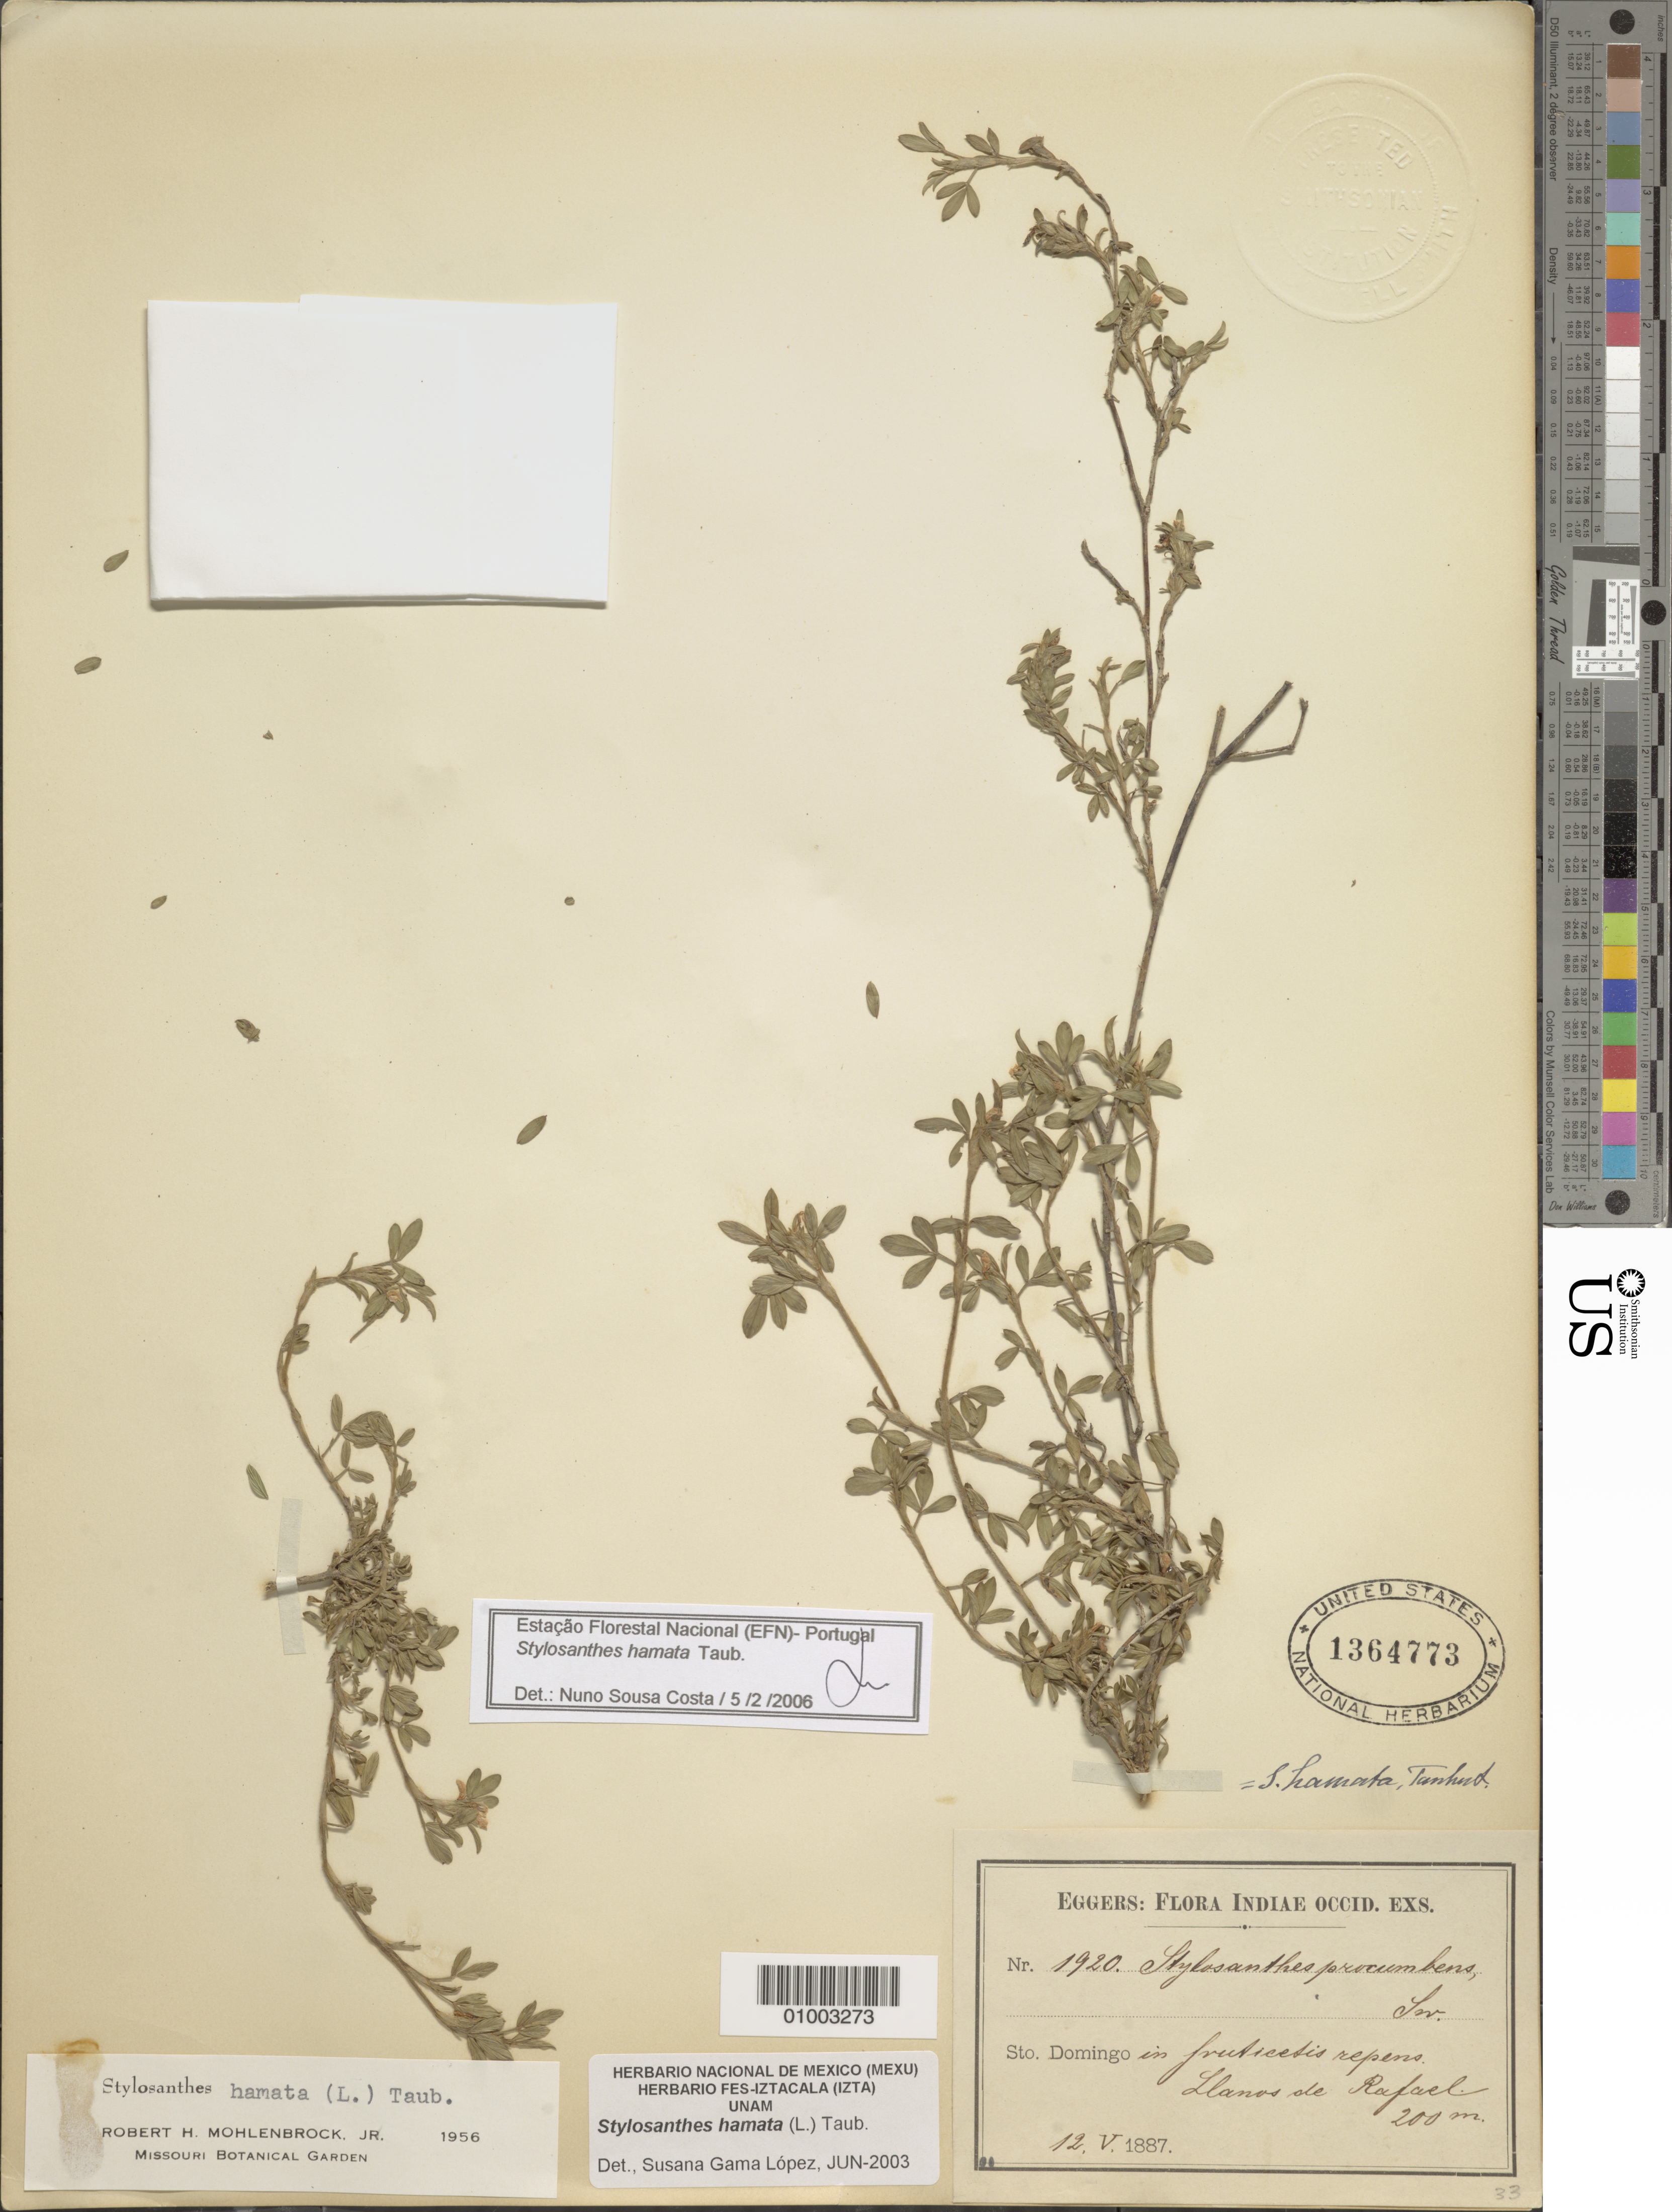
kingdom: Plantae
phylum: Tracheophyta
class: Magnoliopsida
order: Fabales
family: Fabaceae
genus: Stylosanthes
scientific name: Stylosanthes hamata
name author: (L.) Taub.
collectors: H. F. A. von Eggers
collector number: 1920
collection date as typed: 12 May 1887 or 05 Dec 1887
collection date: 1887-05-12 or 1887-12-05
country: Dominican Republic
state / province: La Vega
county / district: Santo Domingo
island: Hispaniola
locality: Llanos de Rafael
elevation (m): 200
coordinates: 0 N, 0 E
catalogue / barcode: US 1364773